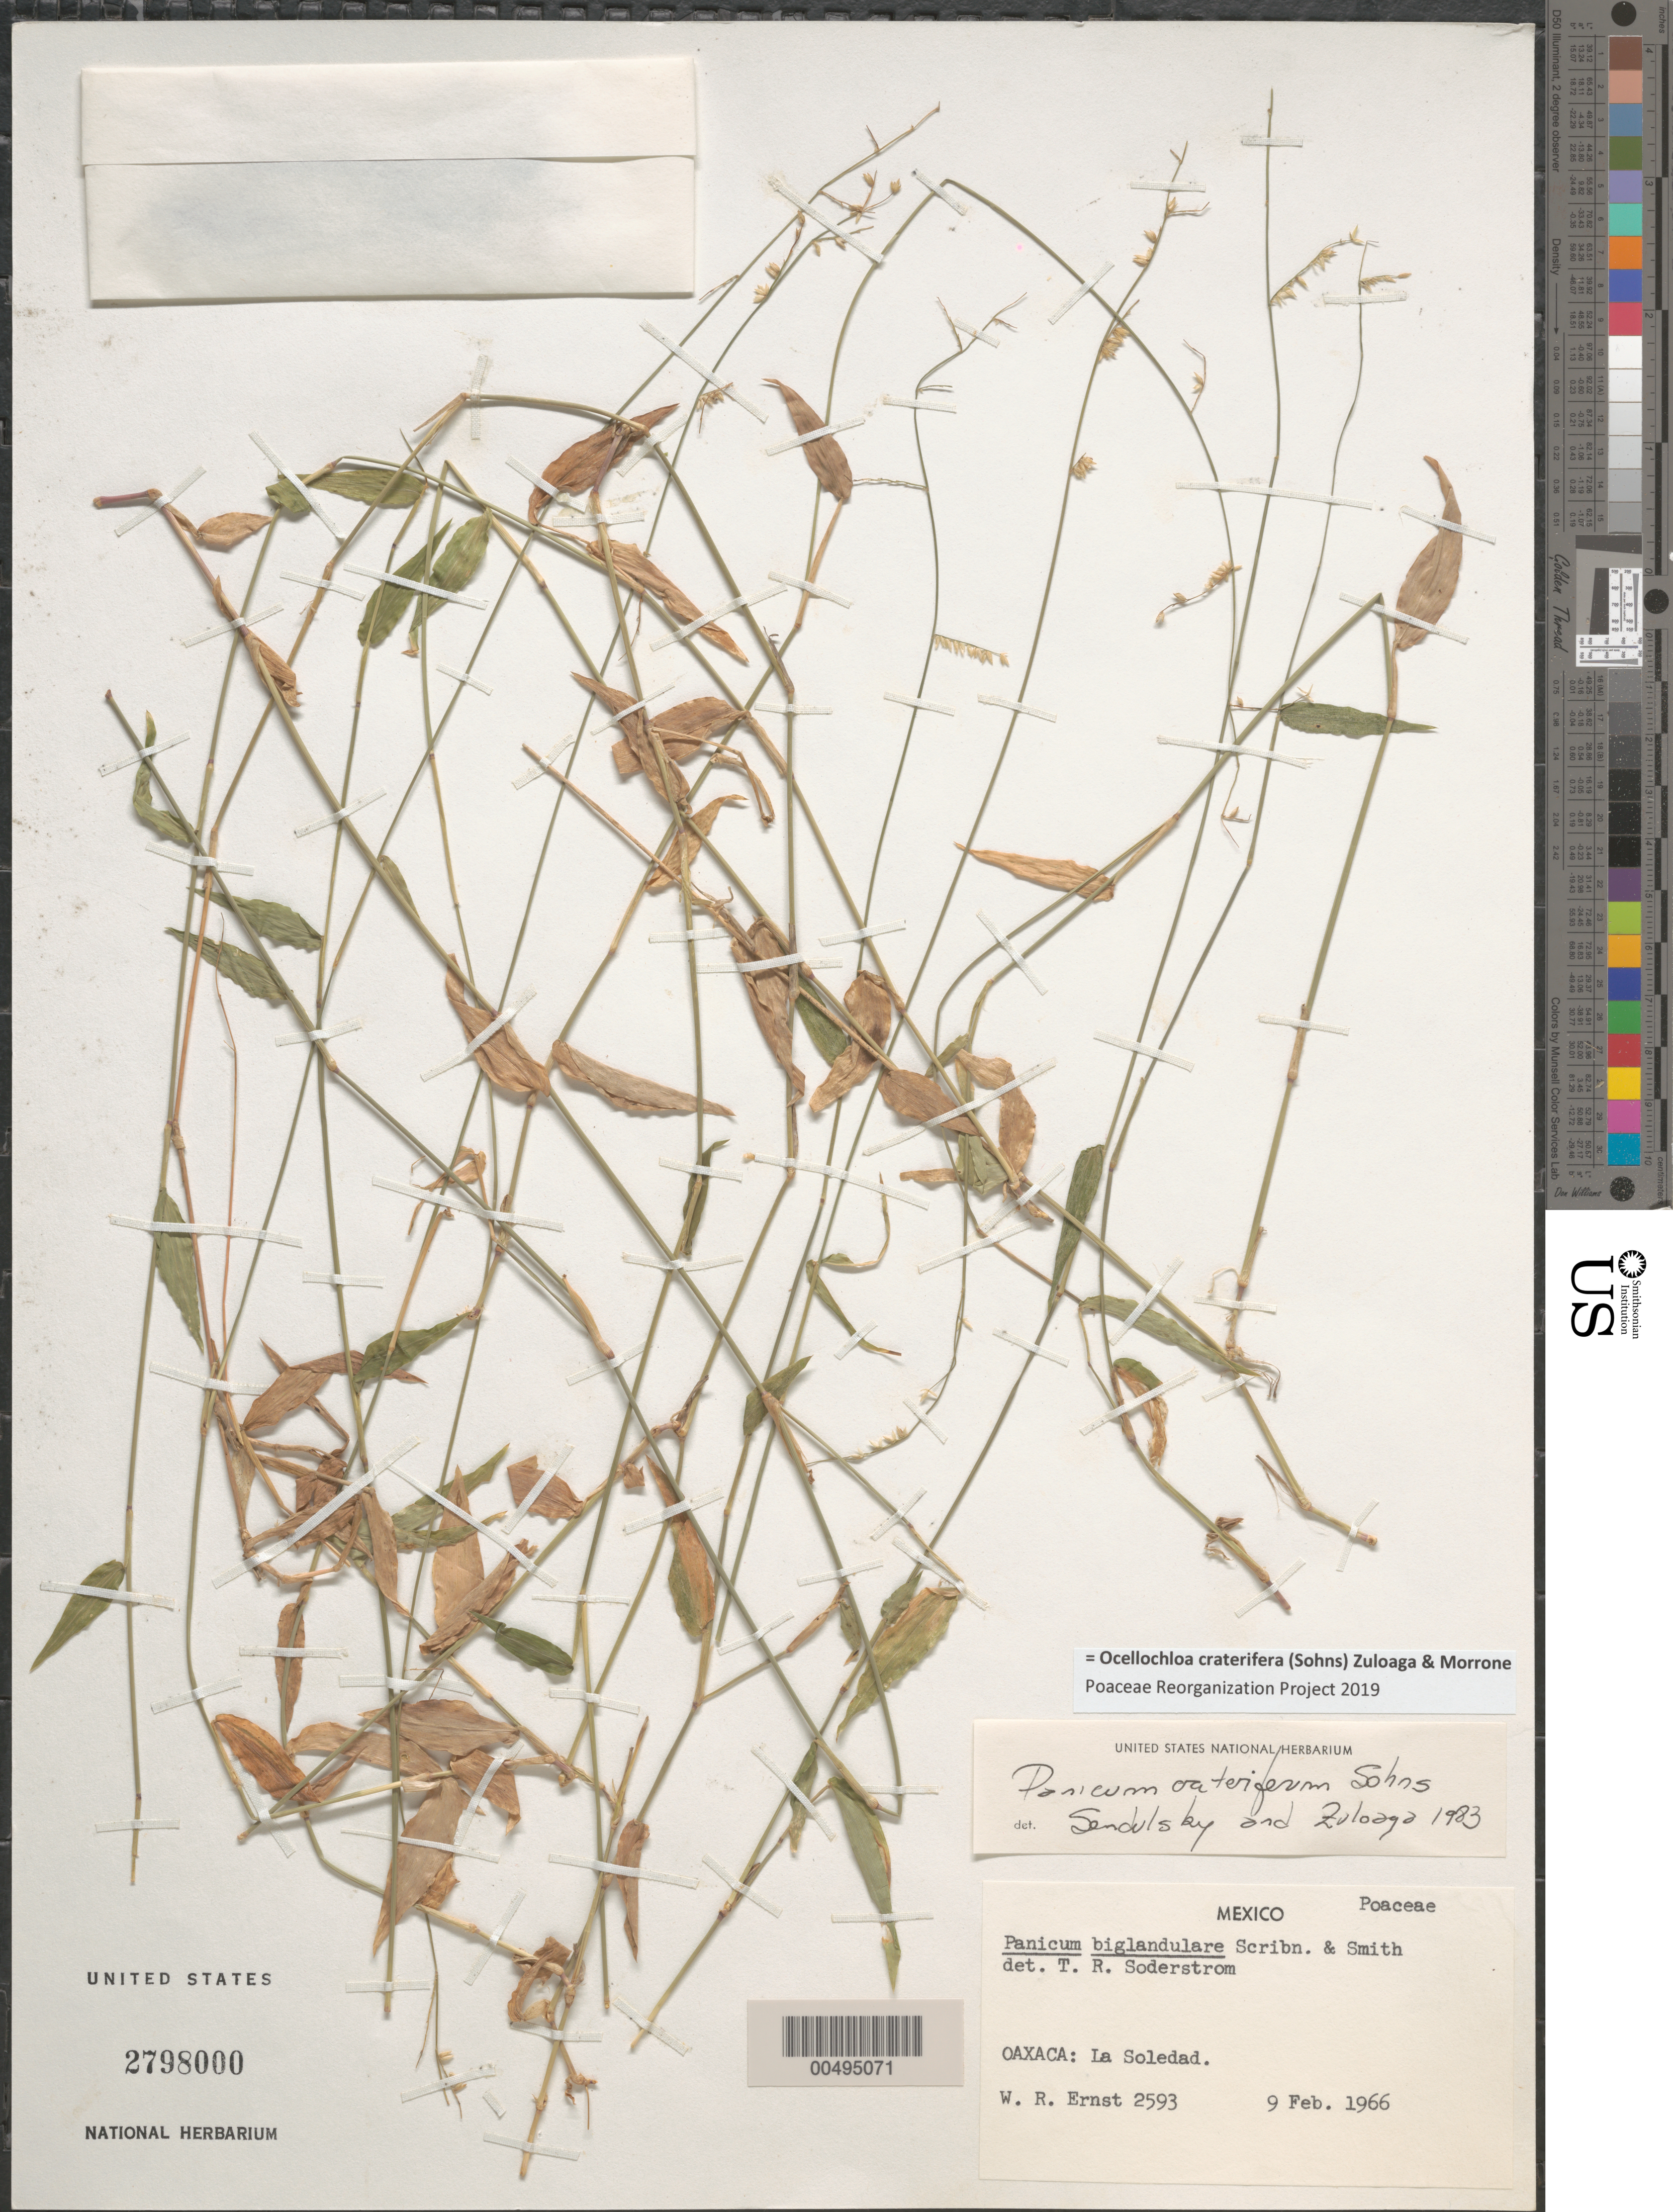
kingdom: Plantae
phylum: Tracheophyta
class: Liliopsida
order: Poales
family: Poaceae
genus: Panicum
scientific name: Panicum crateriferum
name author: Sohns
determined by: Zuloaga, F. O.; Sendulsky, T.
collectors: W. R. Ernst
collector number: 2593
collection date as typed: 9 Feb 1966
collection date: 1966-02-09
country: Mexico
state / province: Oaxaca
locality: La Soledad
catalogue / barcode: US 2798000